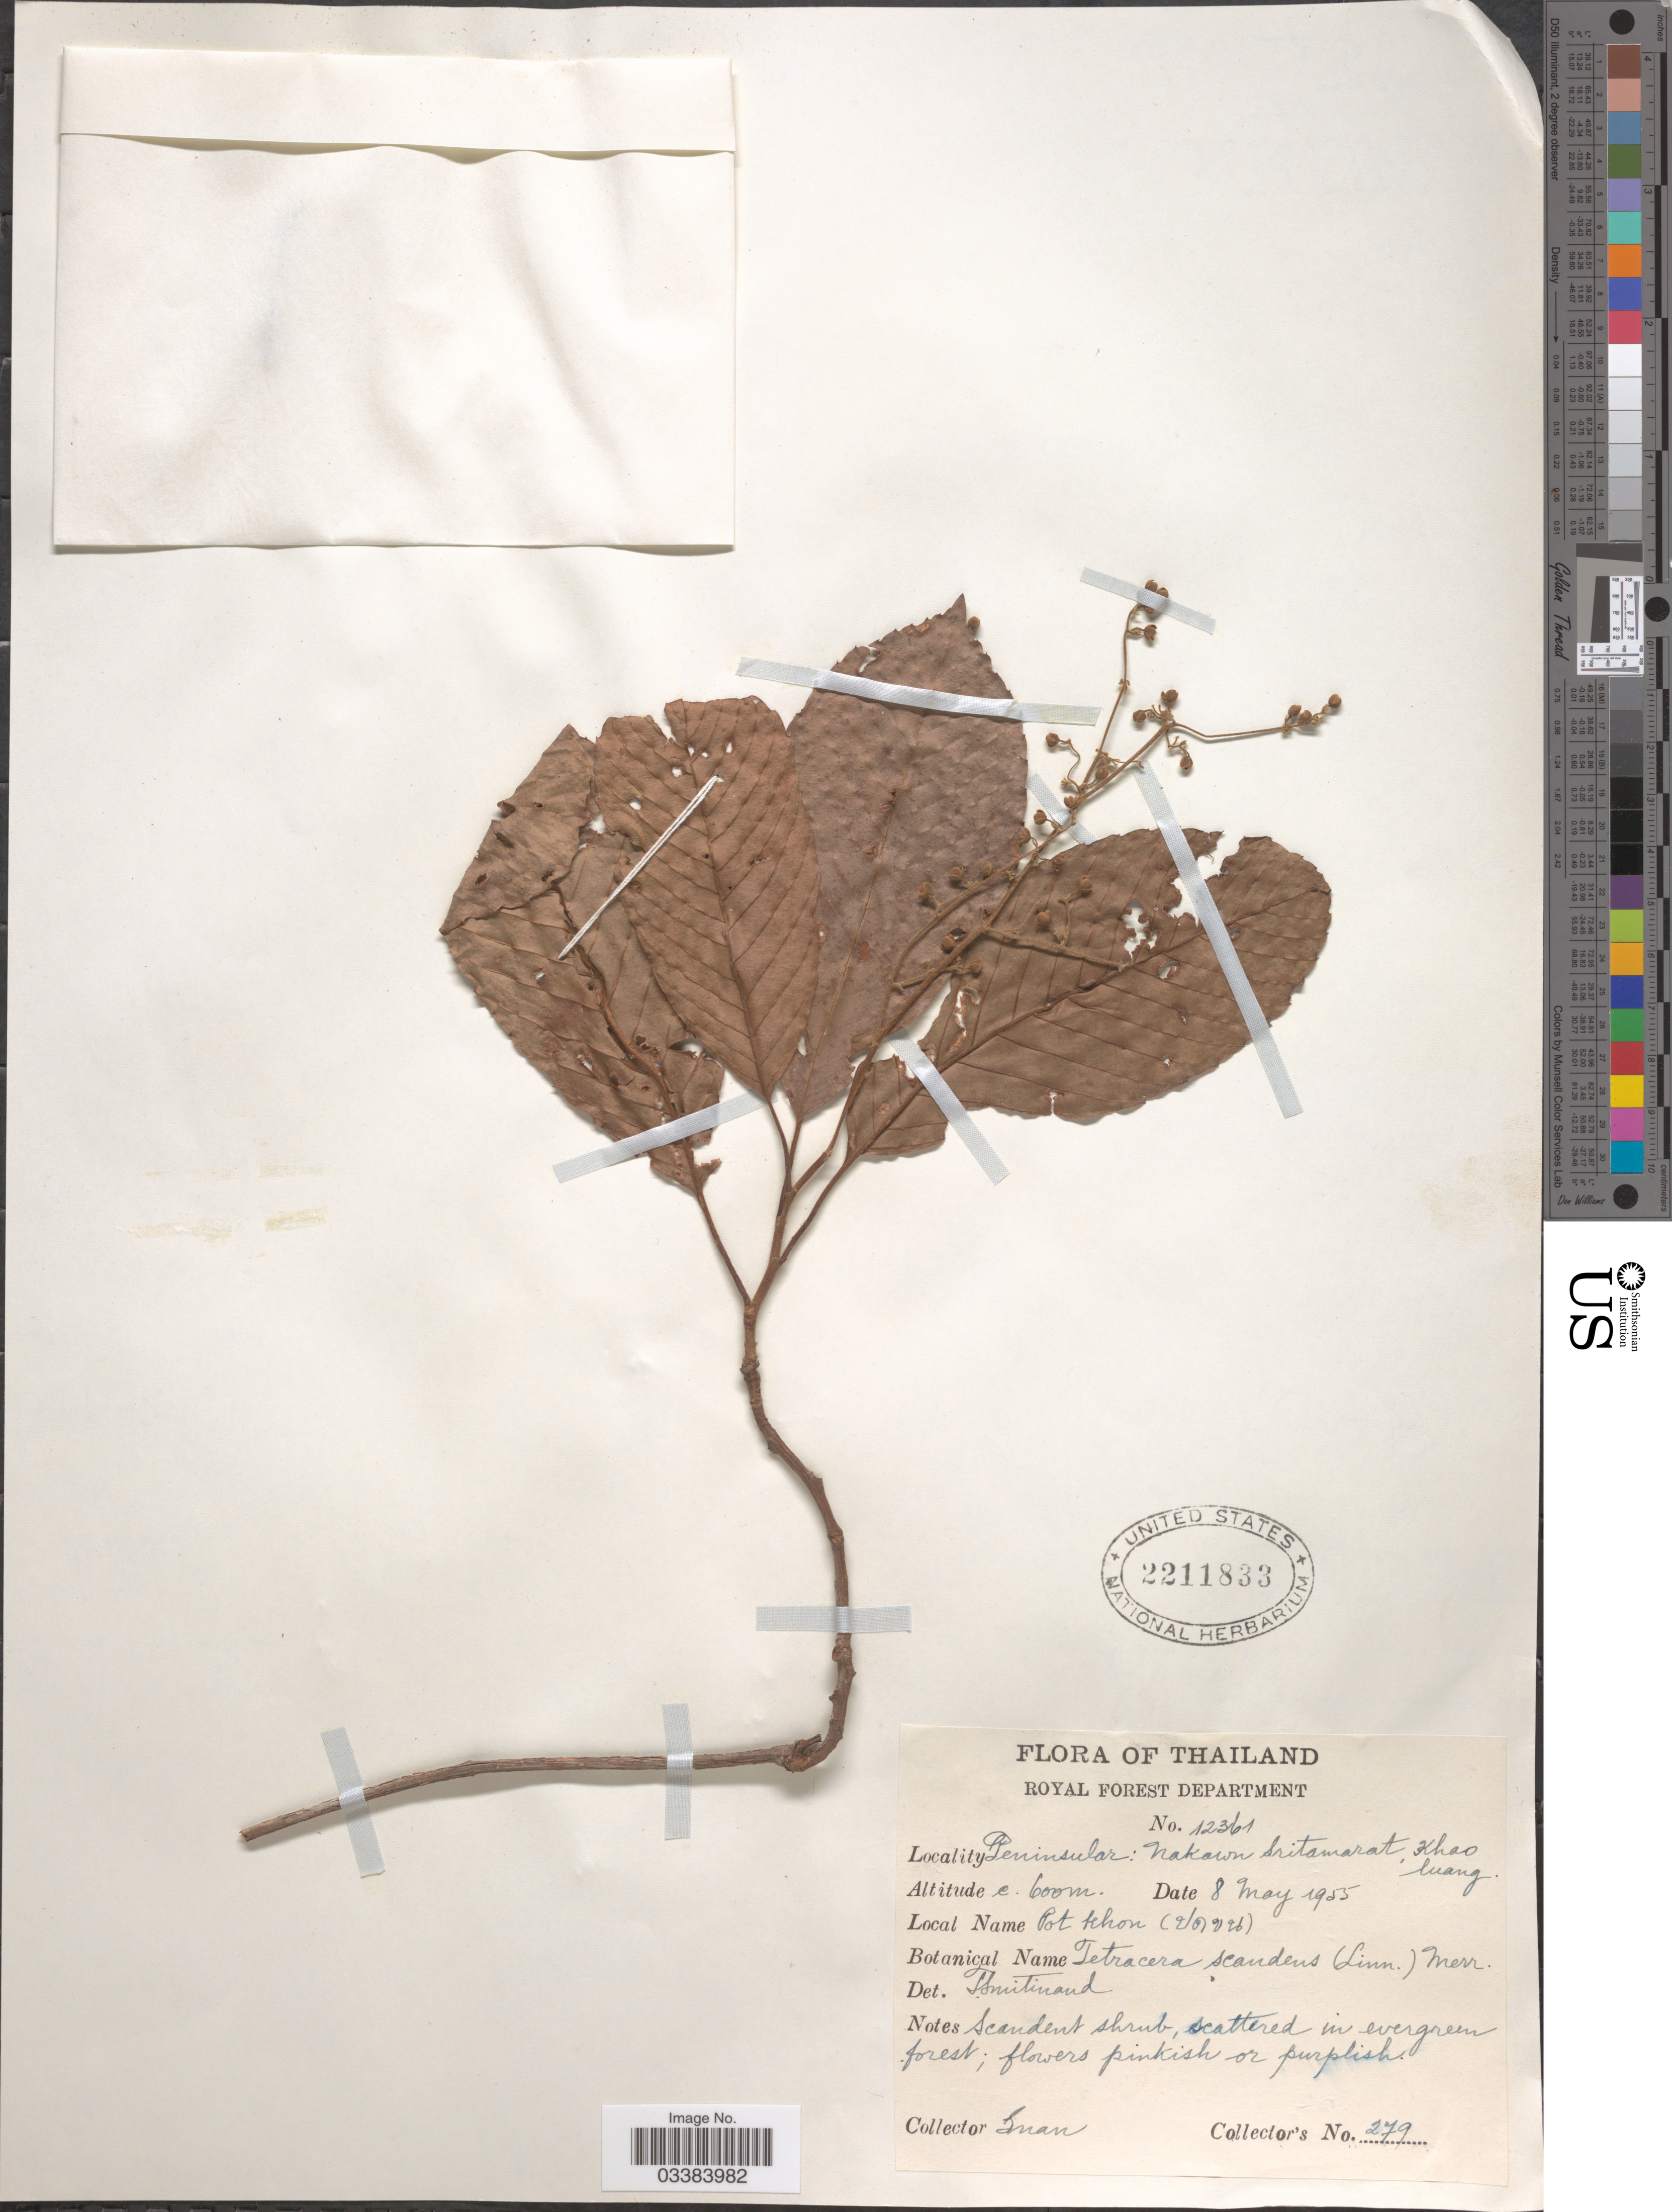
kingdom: Plantae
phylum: Tracheophyta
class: Magnoliopsida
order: Dilleniales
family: Dilleniaceae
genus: Tetracera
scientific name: Tetracera scandens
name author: (L.) Merr.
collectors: -. Snan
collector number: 279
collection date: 1955-05-08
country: Thailand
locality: Peninsular: Nakawn Sritamarat, Khao luang.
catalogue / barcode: US 2211833